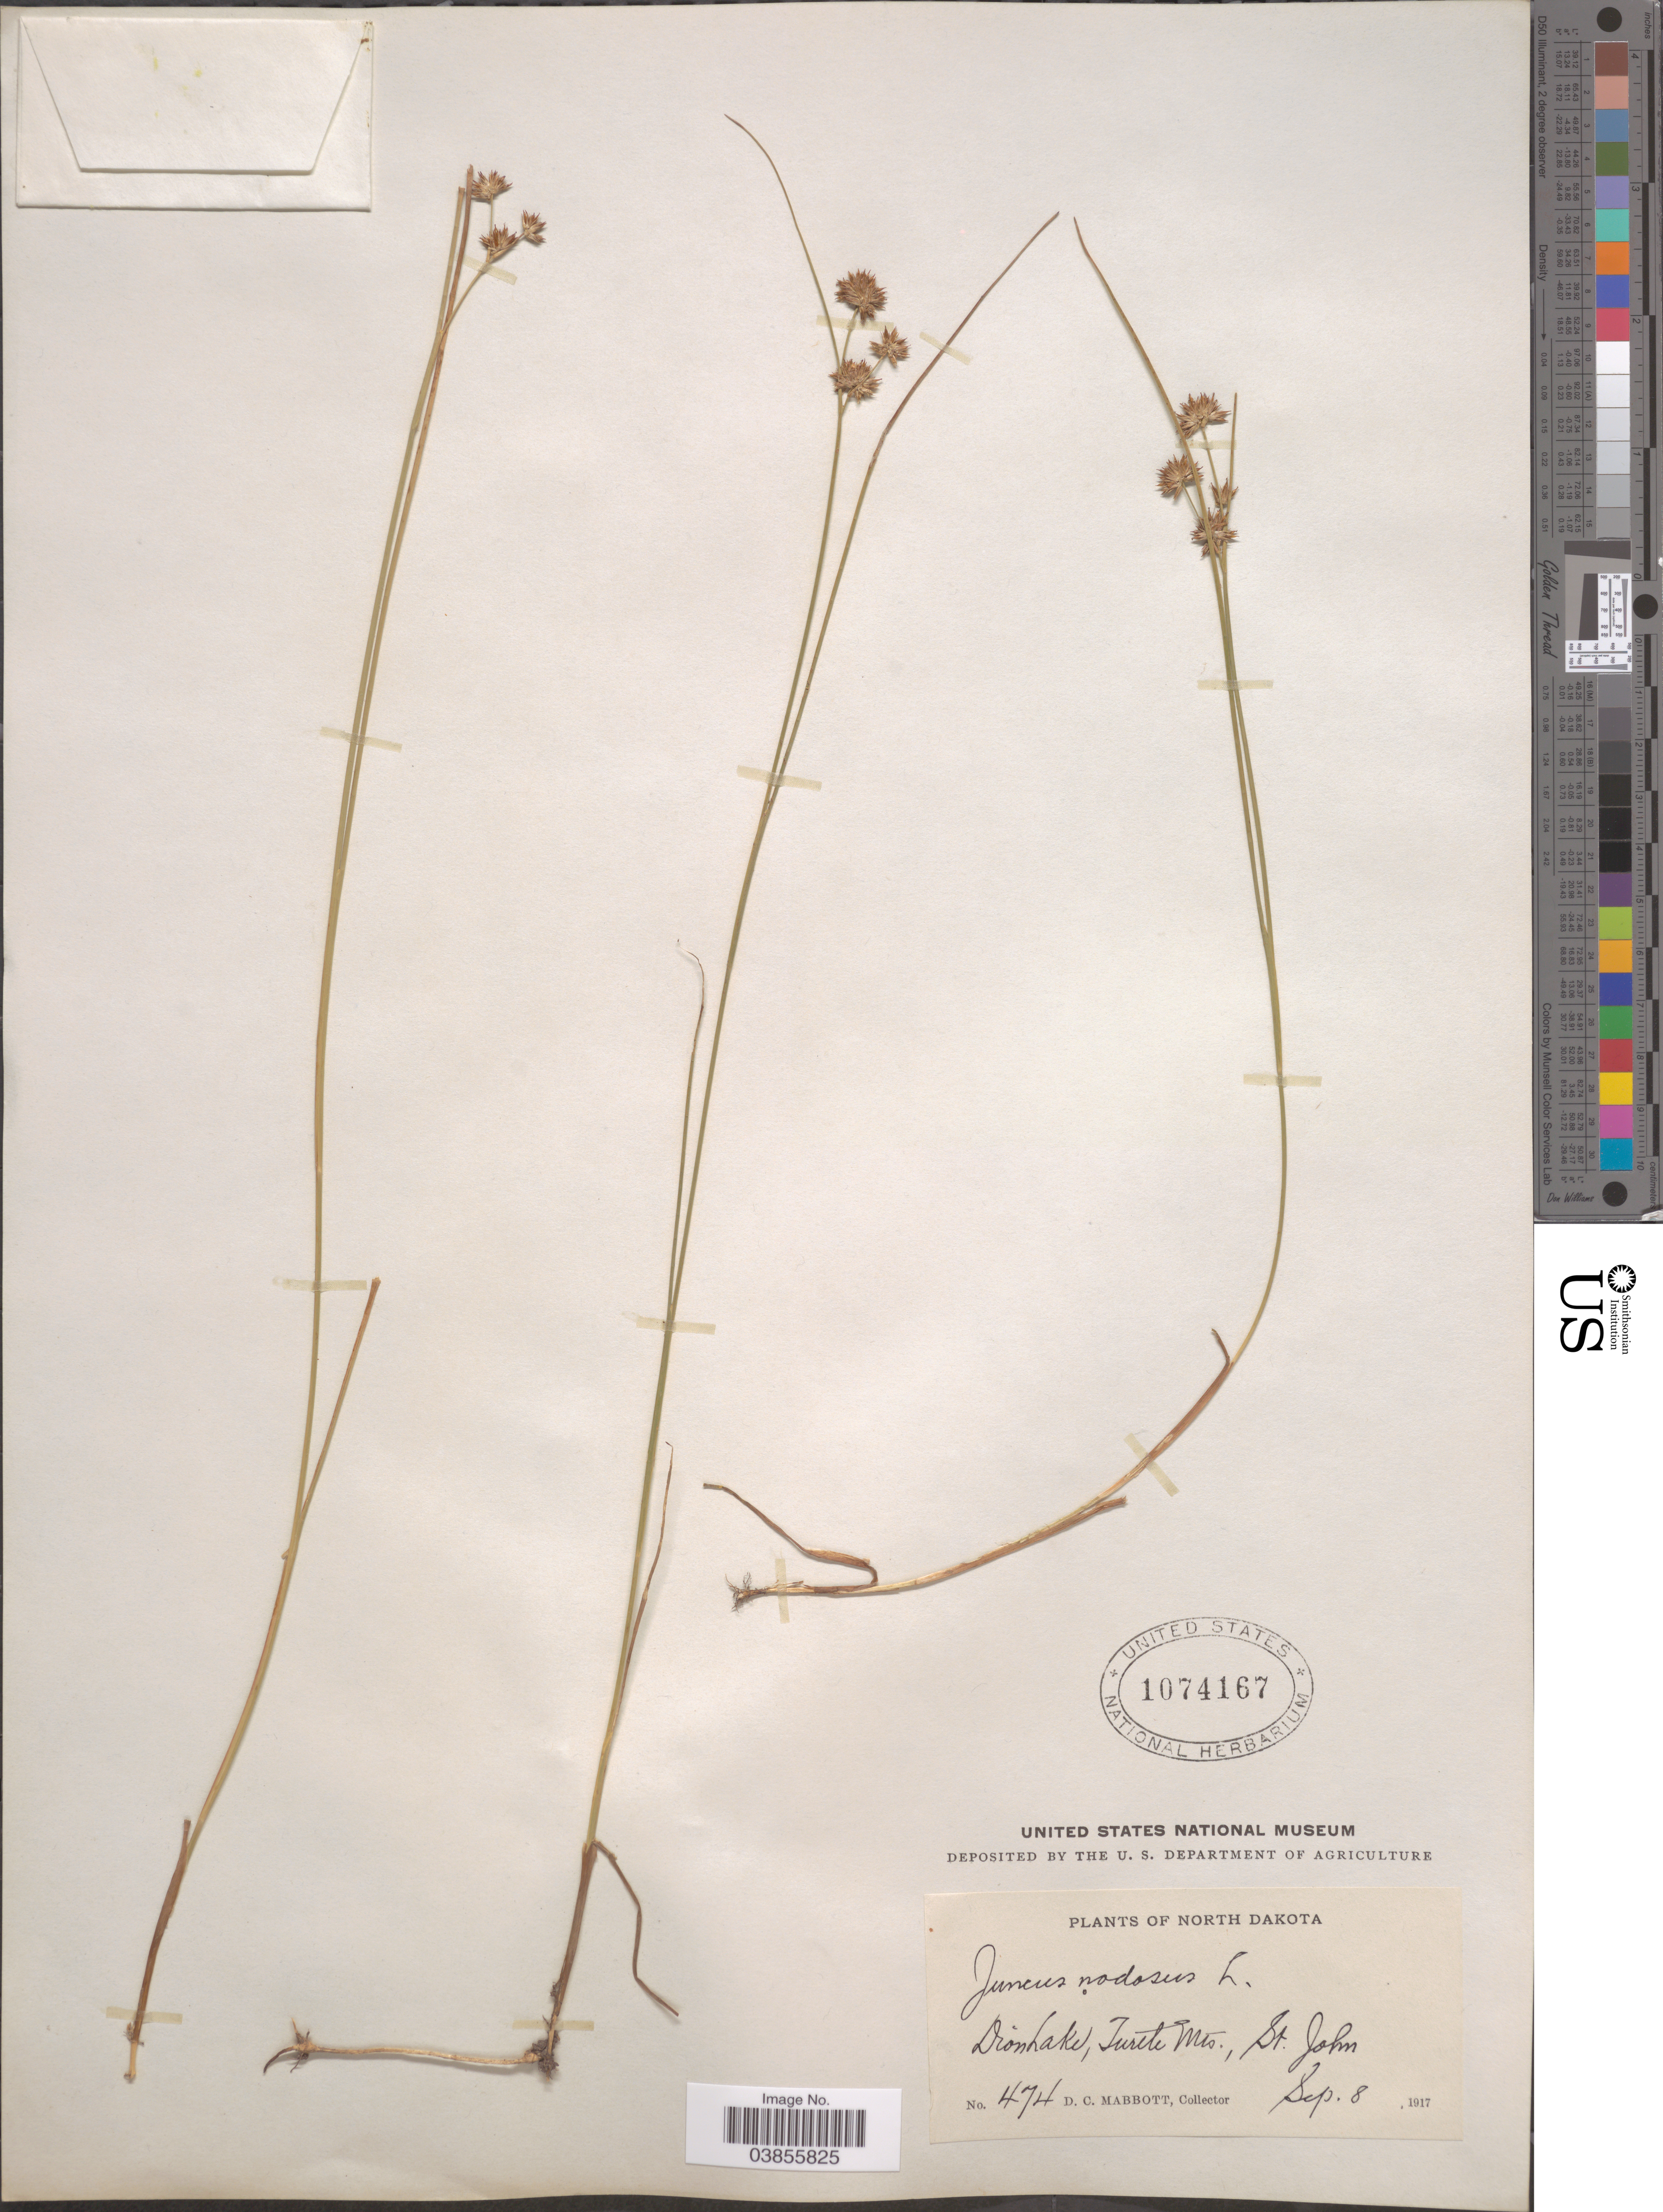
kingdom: Plantae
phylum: Tracheophyta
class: Liliopsida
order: Poales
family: Juncaceae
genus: Juncus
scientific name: Juncus nodosus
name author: L.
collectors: D. Mabbott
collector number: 474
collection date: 1917-09-08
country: United States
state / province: North Dakota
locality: Dion Lake, Turtle Mts., St. John.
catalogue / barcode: US 1074167